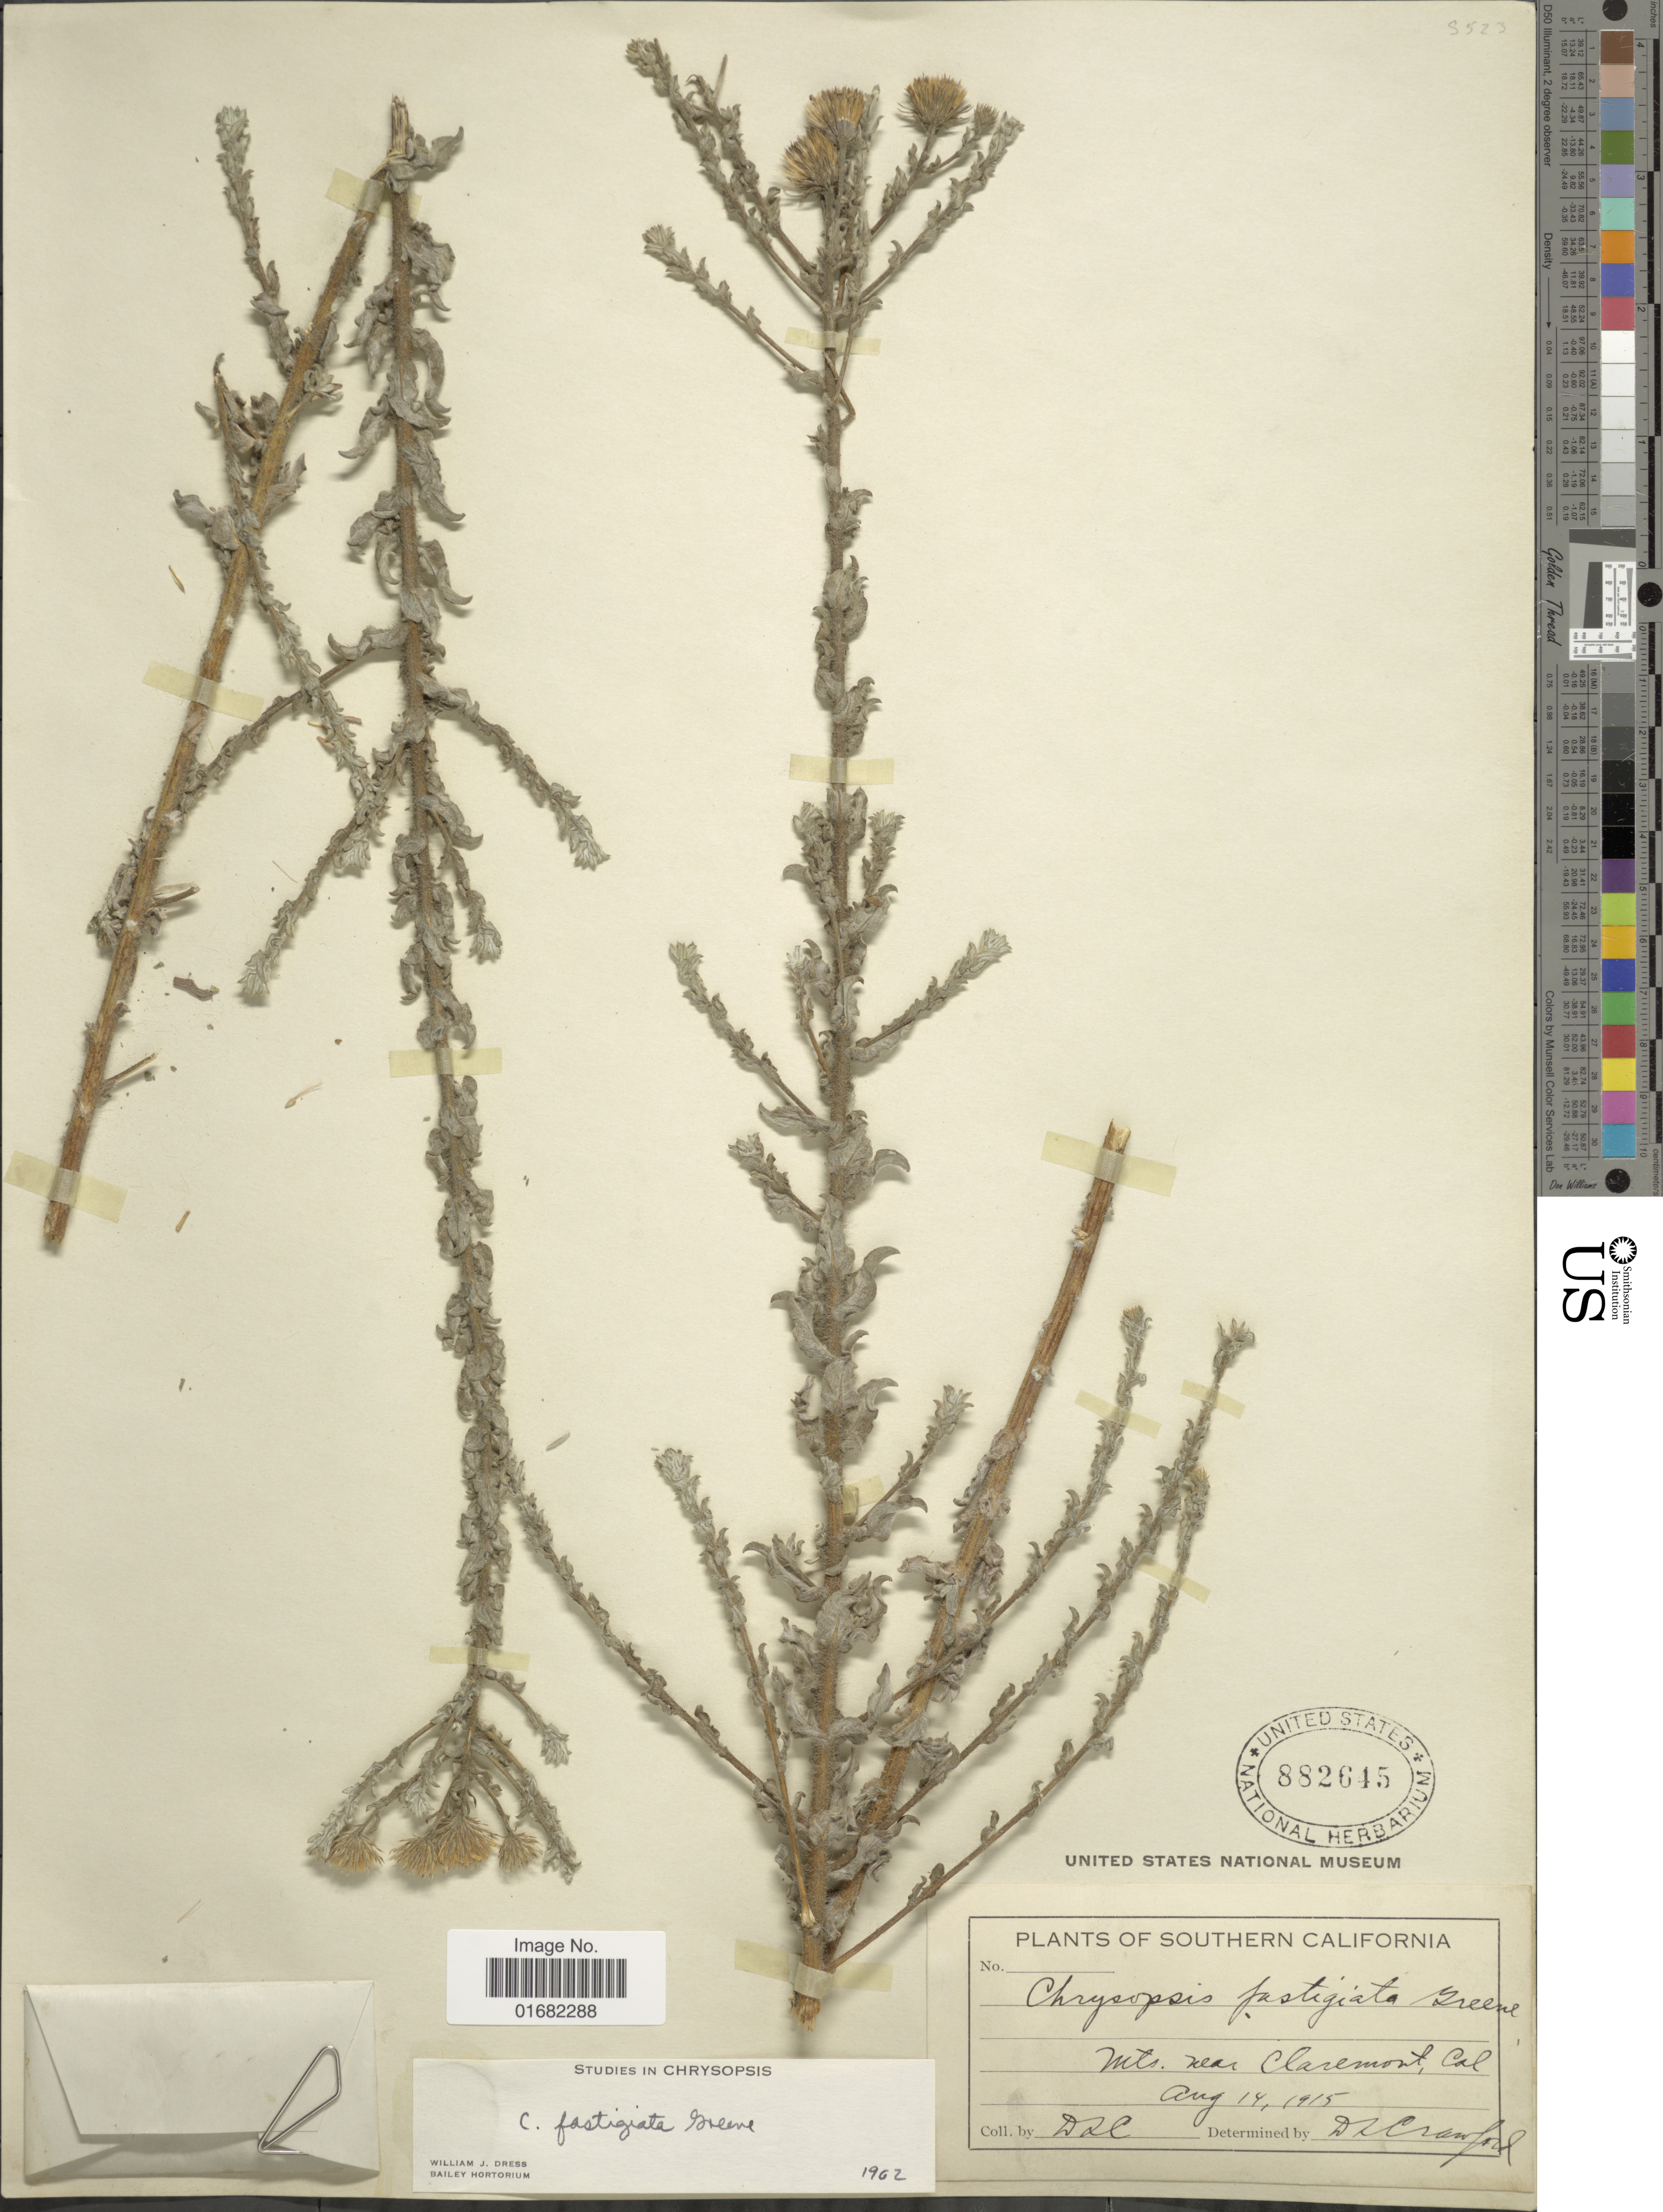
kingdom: Plantae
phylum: Tracheophyta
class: Magnoliopsida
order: Asterales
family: Asteraceae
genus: Heterotheca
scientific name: Heterotheca fastigiata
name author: (Greene) V.L. Harms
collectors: D. L. C.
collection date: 1915-08-14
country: United States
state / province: California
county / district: Los Angeles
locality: Southern California. Mts. near Claremont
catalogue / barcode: US 882645